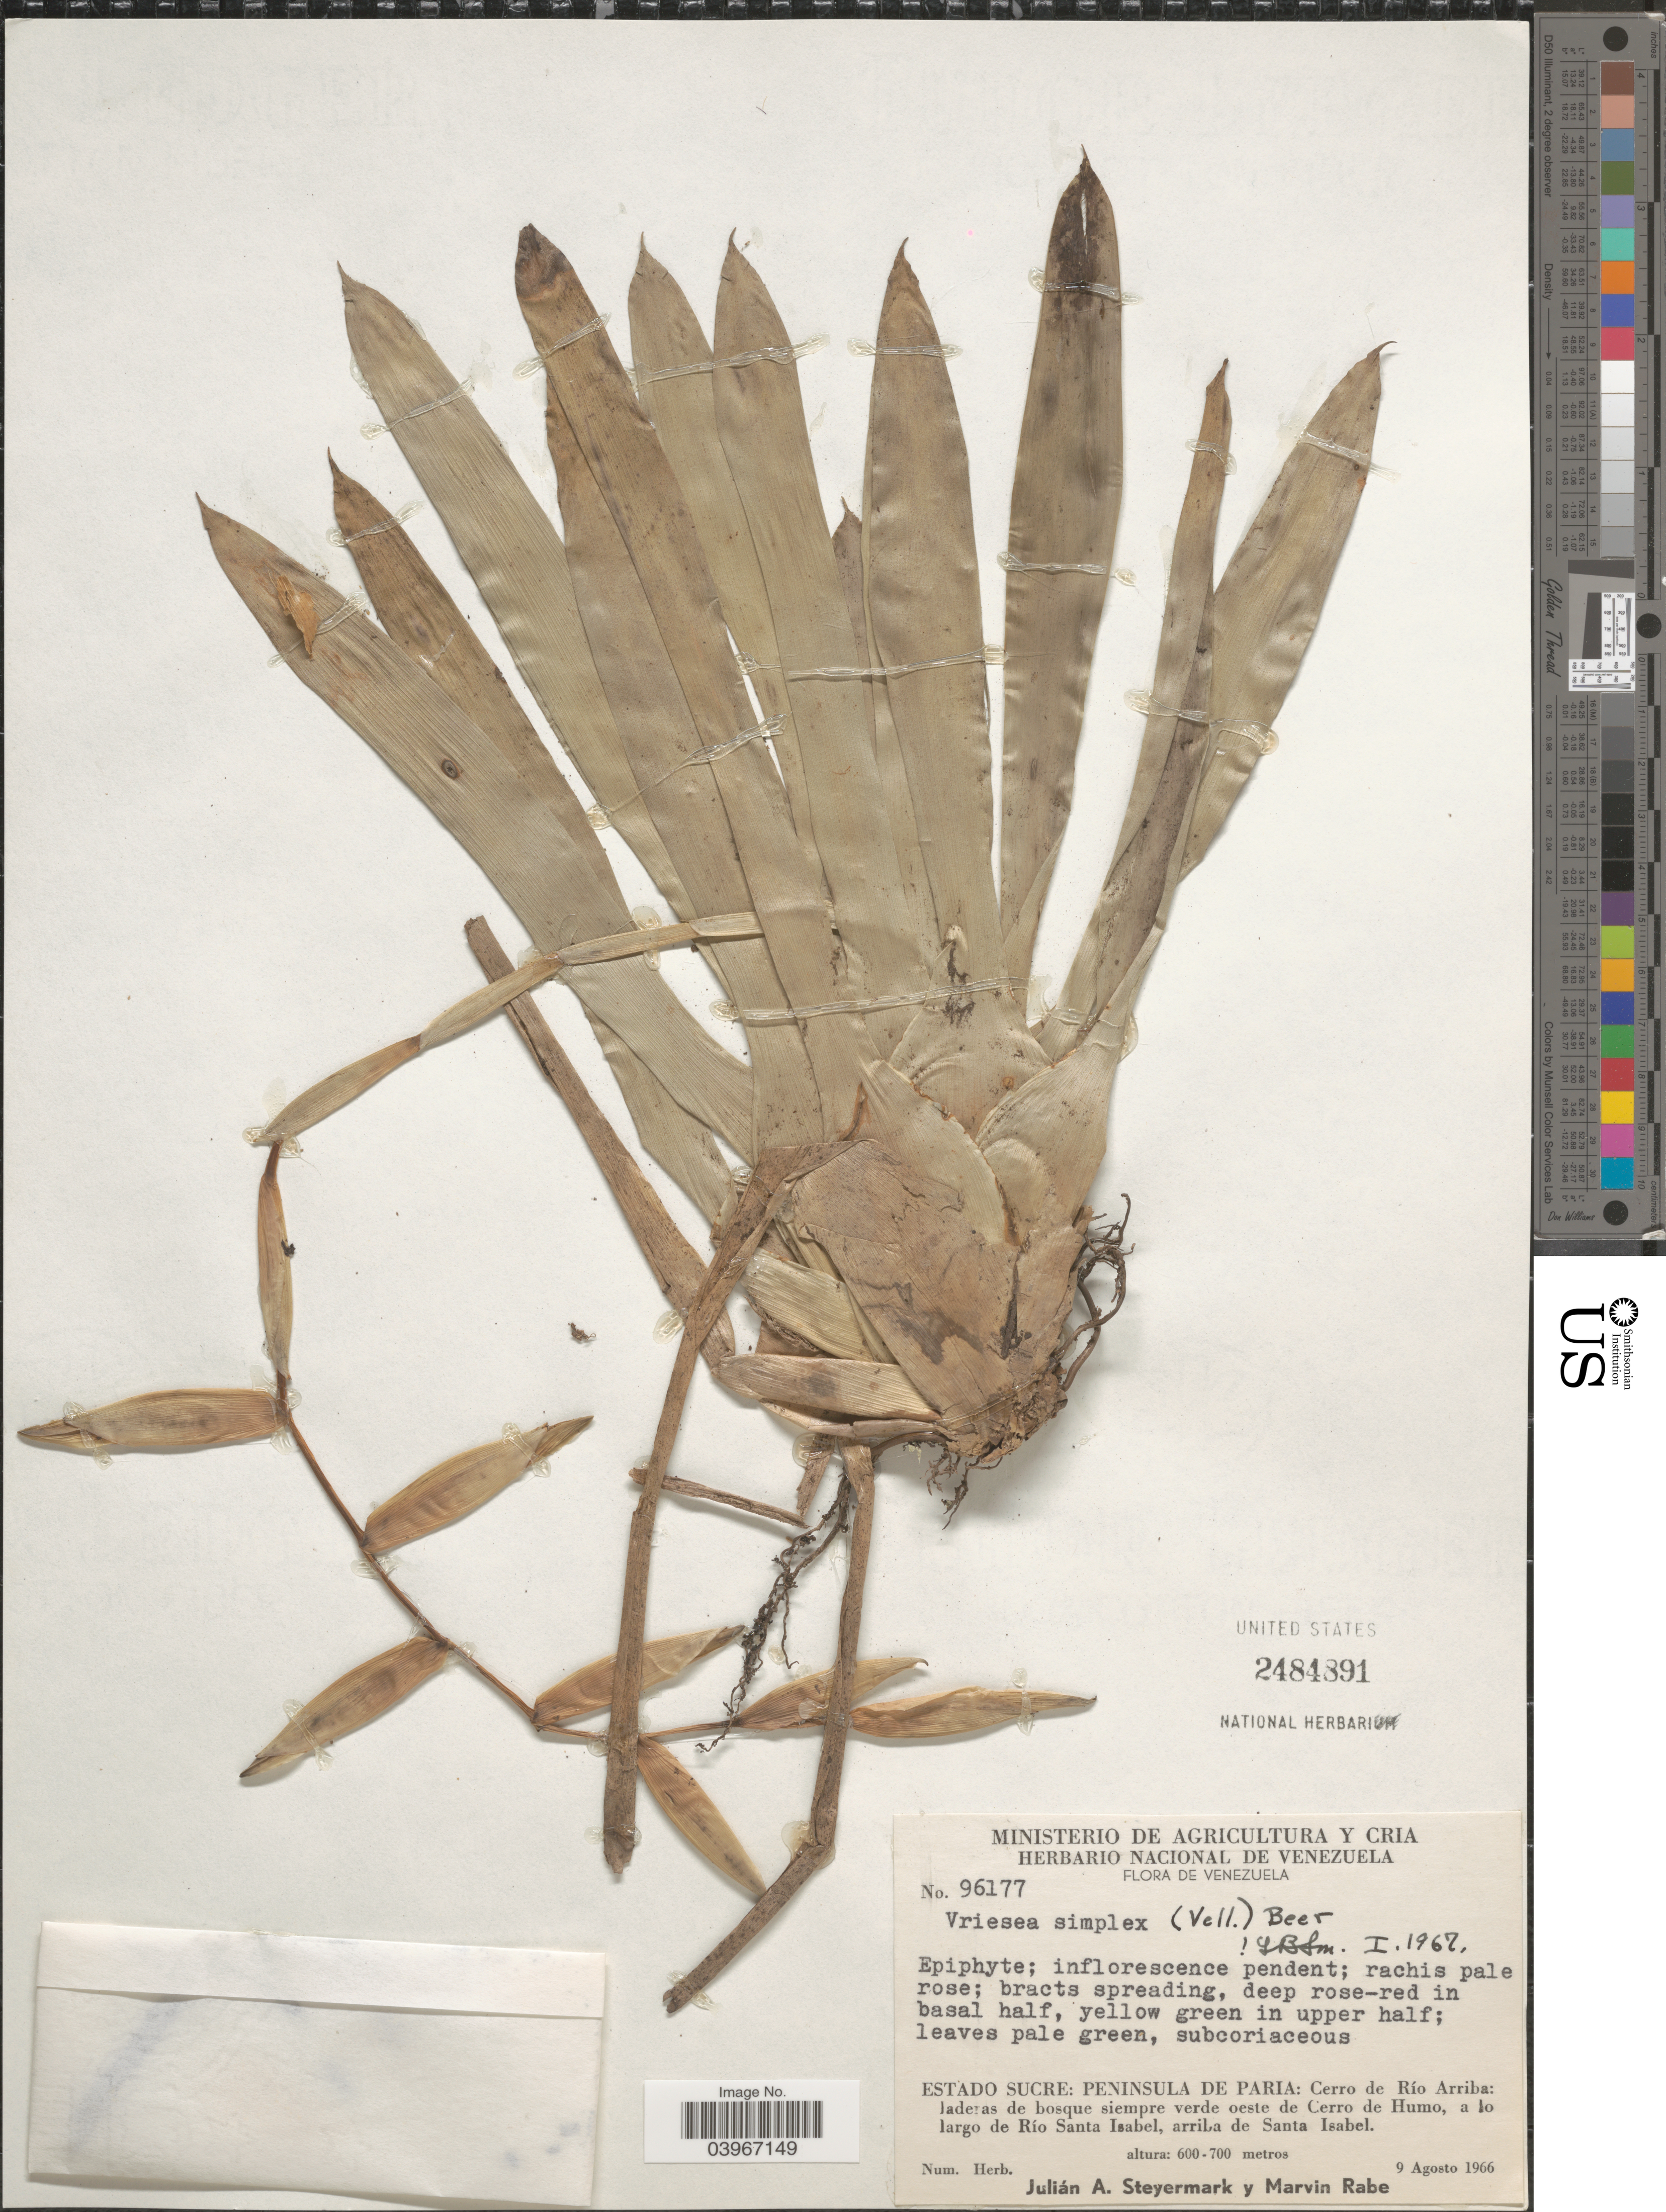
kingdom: Plantae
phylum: Tracheophyta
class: Liliopsida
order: Poales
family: Bromeliaceae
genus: Vriesea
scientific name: Vriesea simplex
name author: (Vell.) Beer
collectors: J. Steyermark & M. Rabe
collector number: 96177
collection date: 1966-08-09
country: Venezuela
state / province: Sucre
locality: Peninsula de Paria: Cerro de Río Arriba: laderas de bosque siempre verde oeste de Cerro de Humo, a lo largo de Río Santa Isabel, arriba de Santa Isabel.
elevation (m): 600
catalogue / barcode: US 2484891